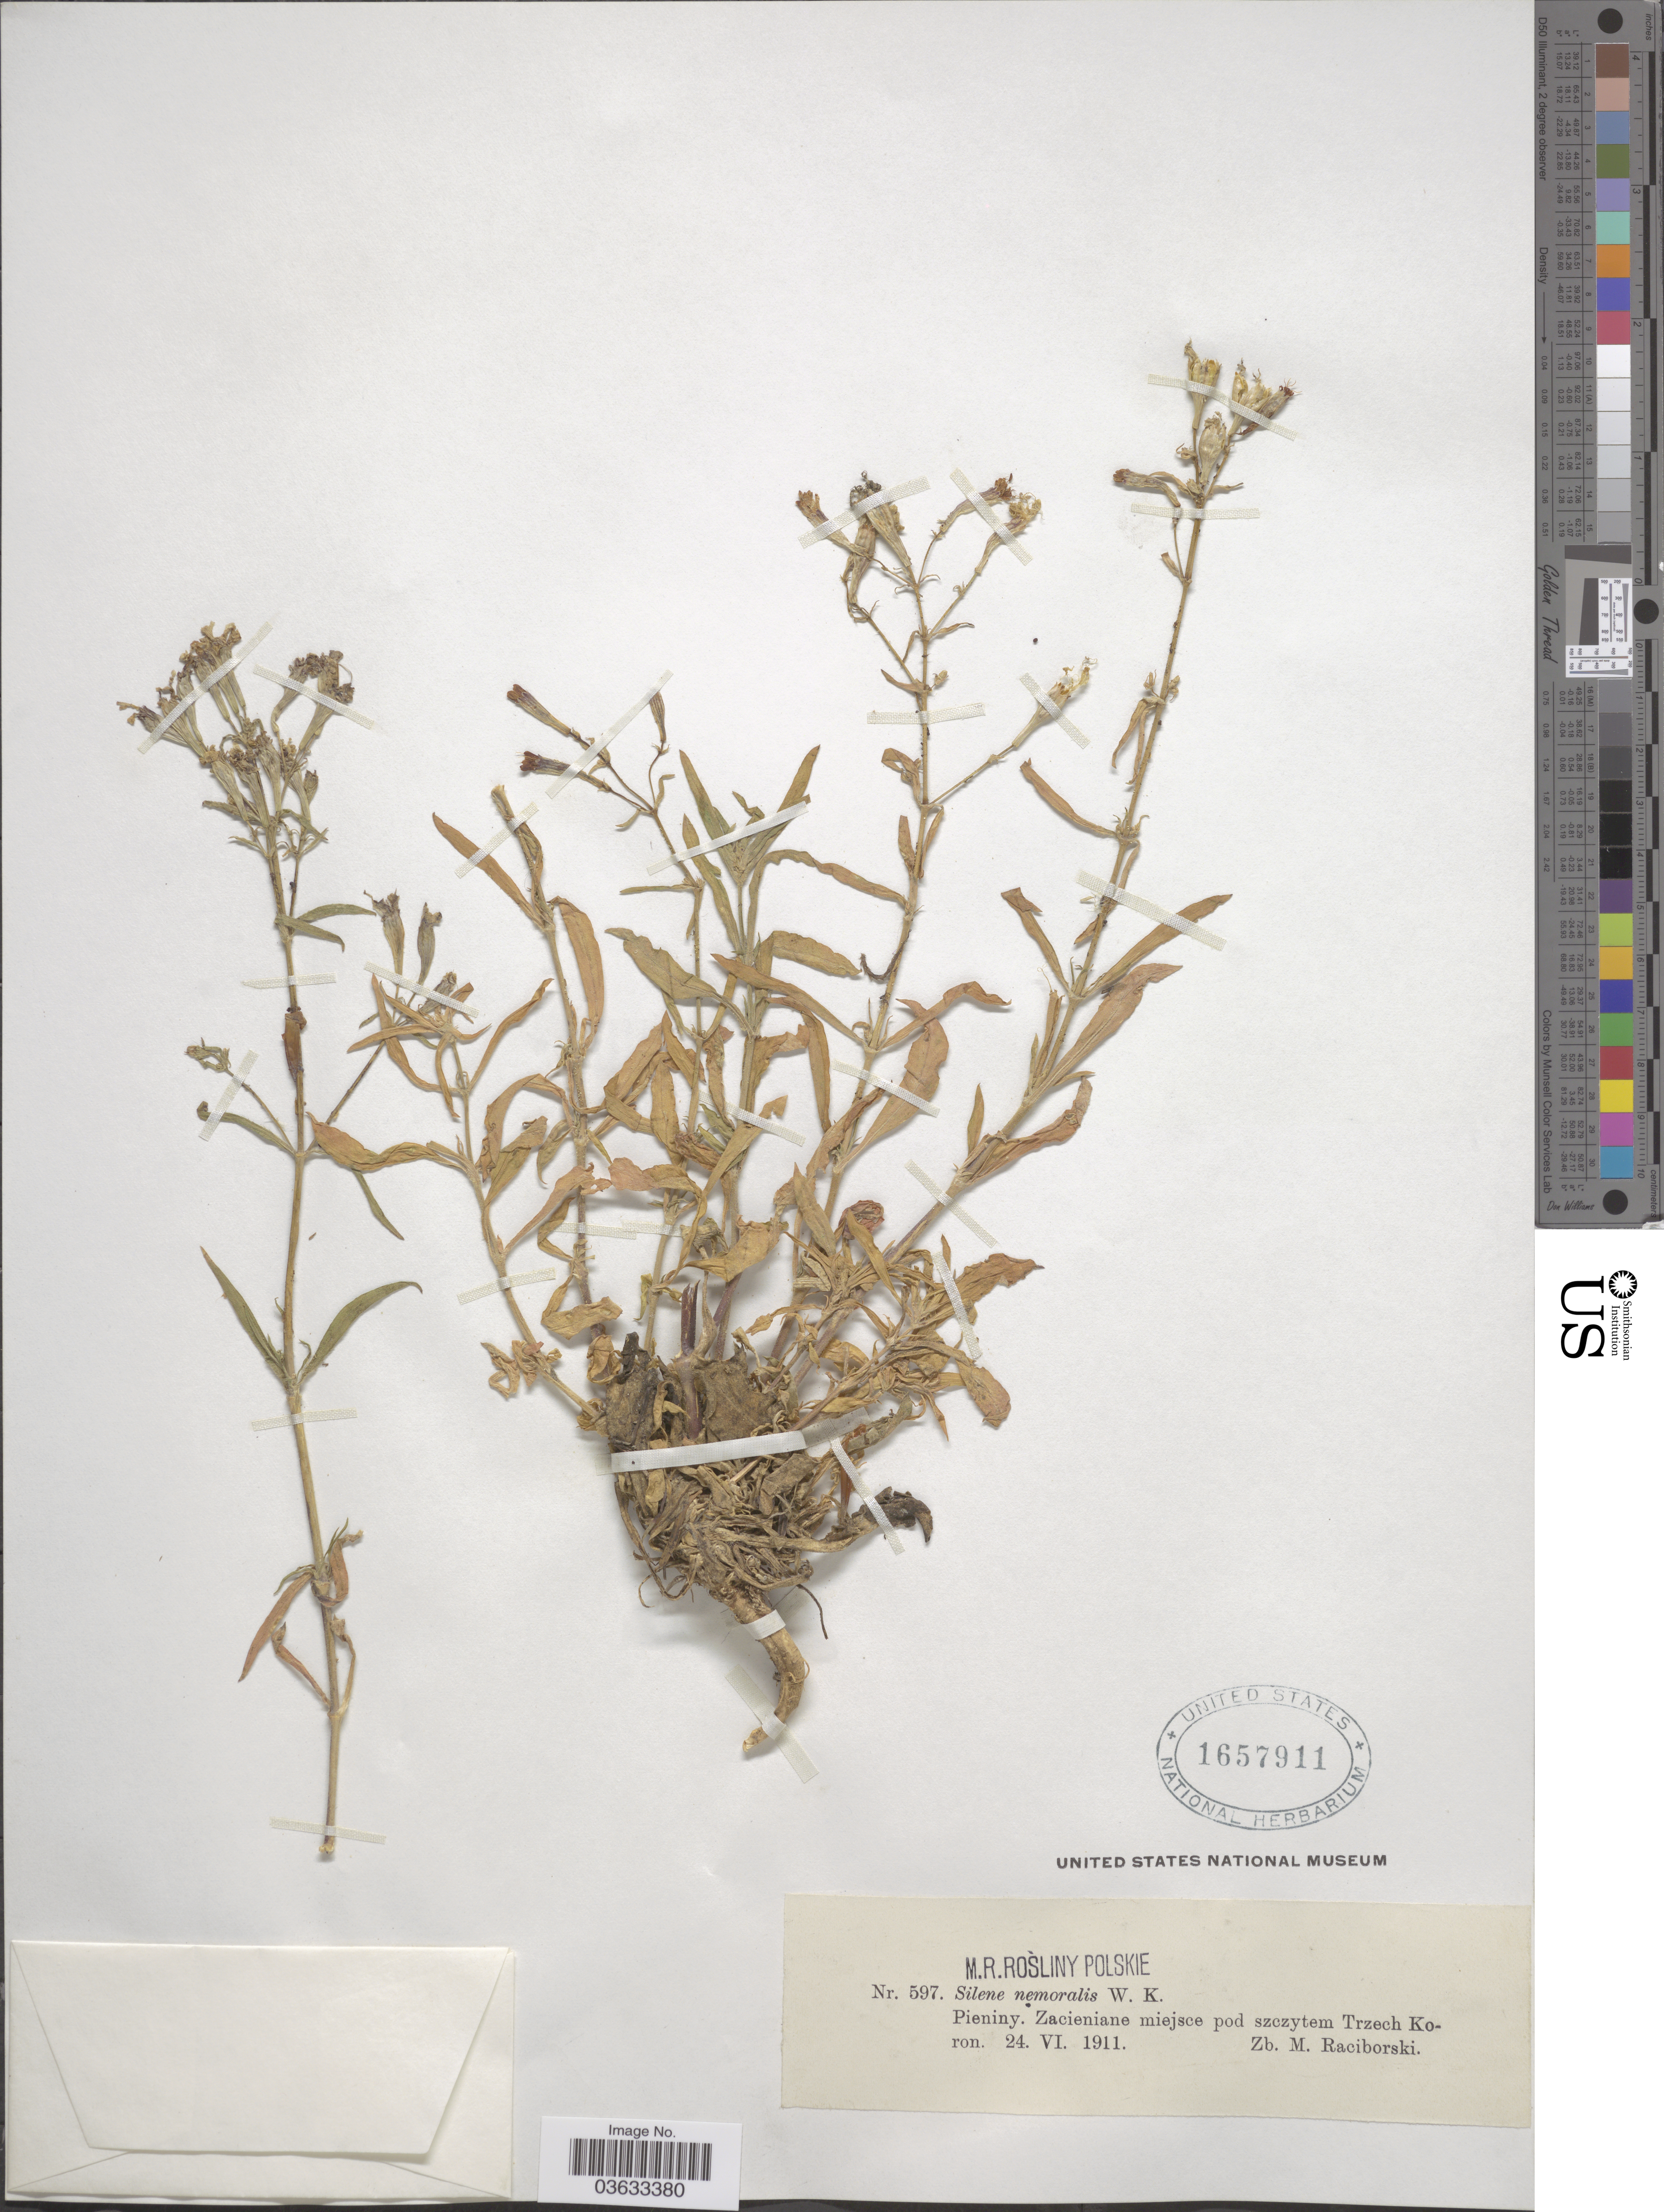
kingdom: Plantae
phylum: Tracheophyta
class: Magnoliopsida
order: Caryophyllales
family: Caryophyllaceae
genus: Silene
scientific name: Silene nemoralis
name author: Waldst. & Kit.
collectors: Z. Raciborski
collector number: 597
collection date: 1911-06-24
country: Poland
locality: Pieniny. Zacieniane miejsce pod szczytem Trzech Koron.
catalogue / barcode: US 1657911